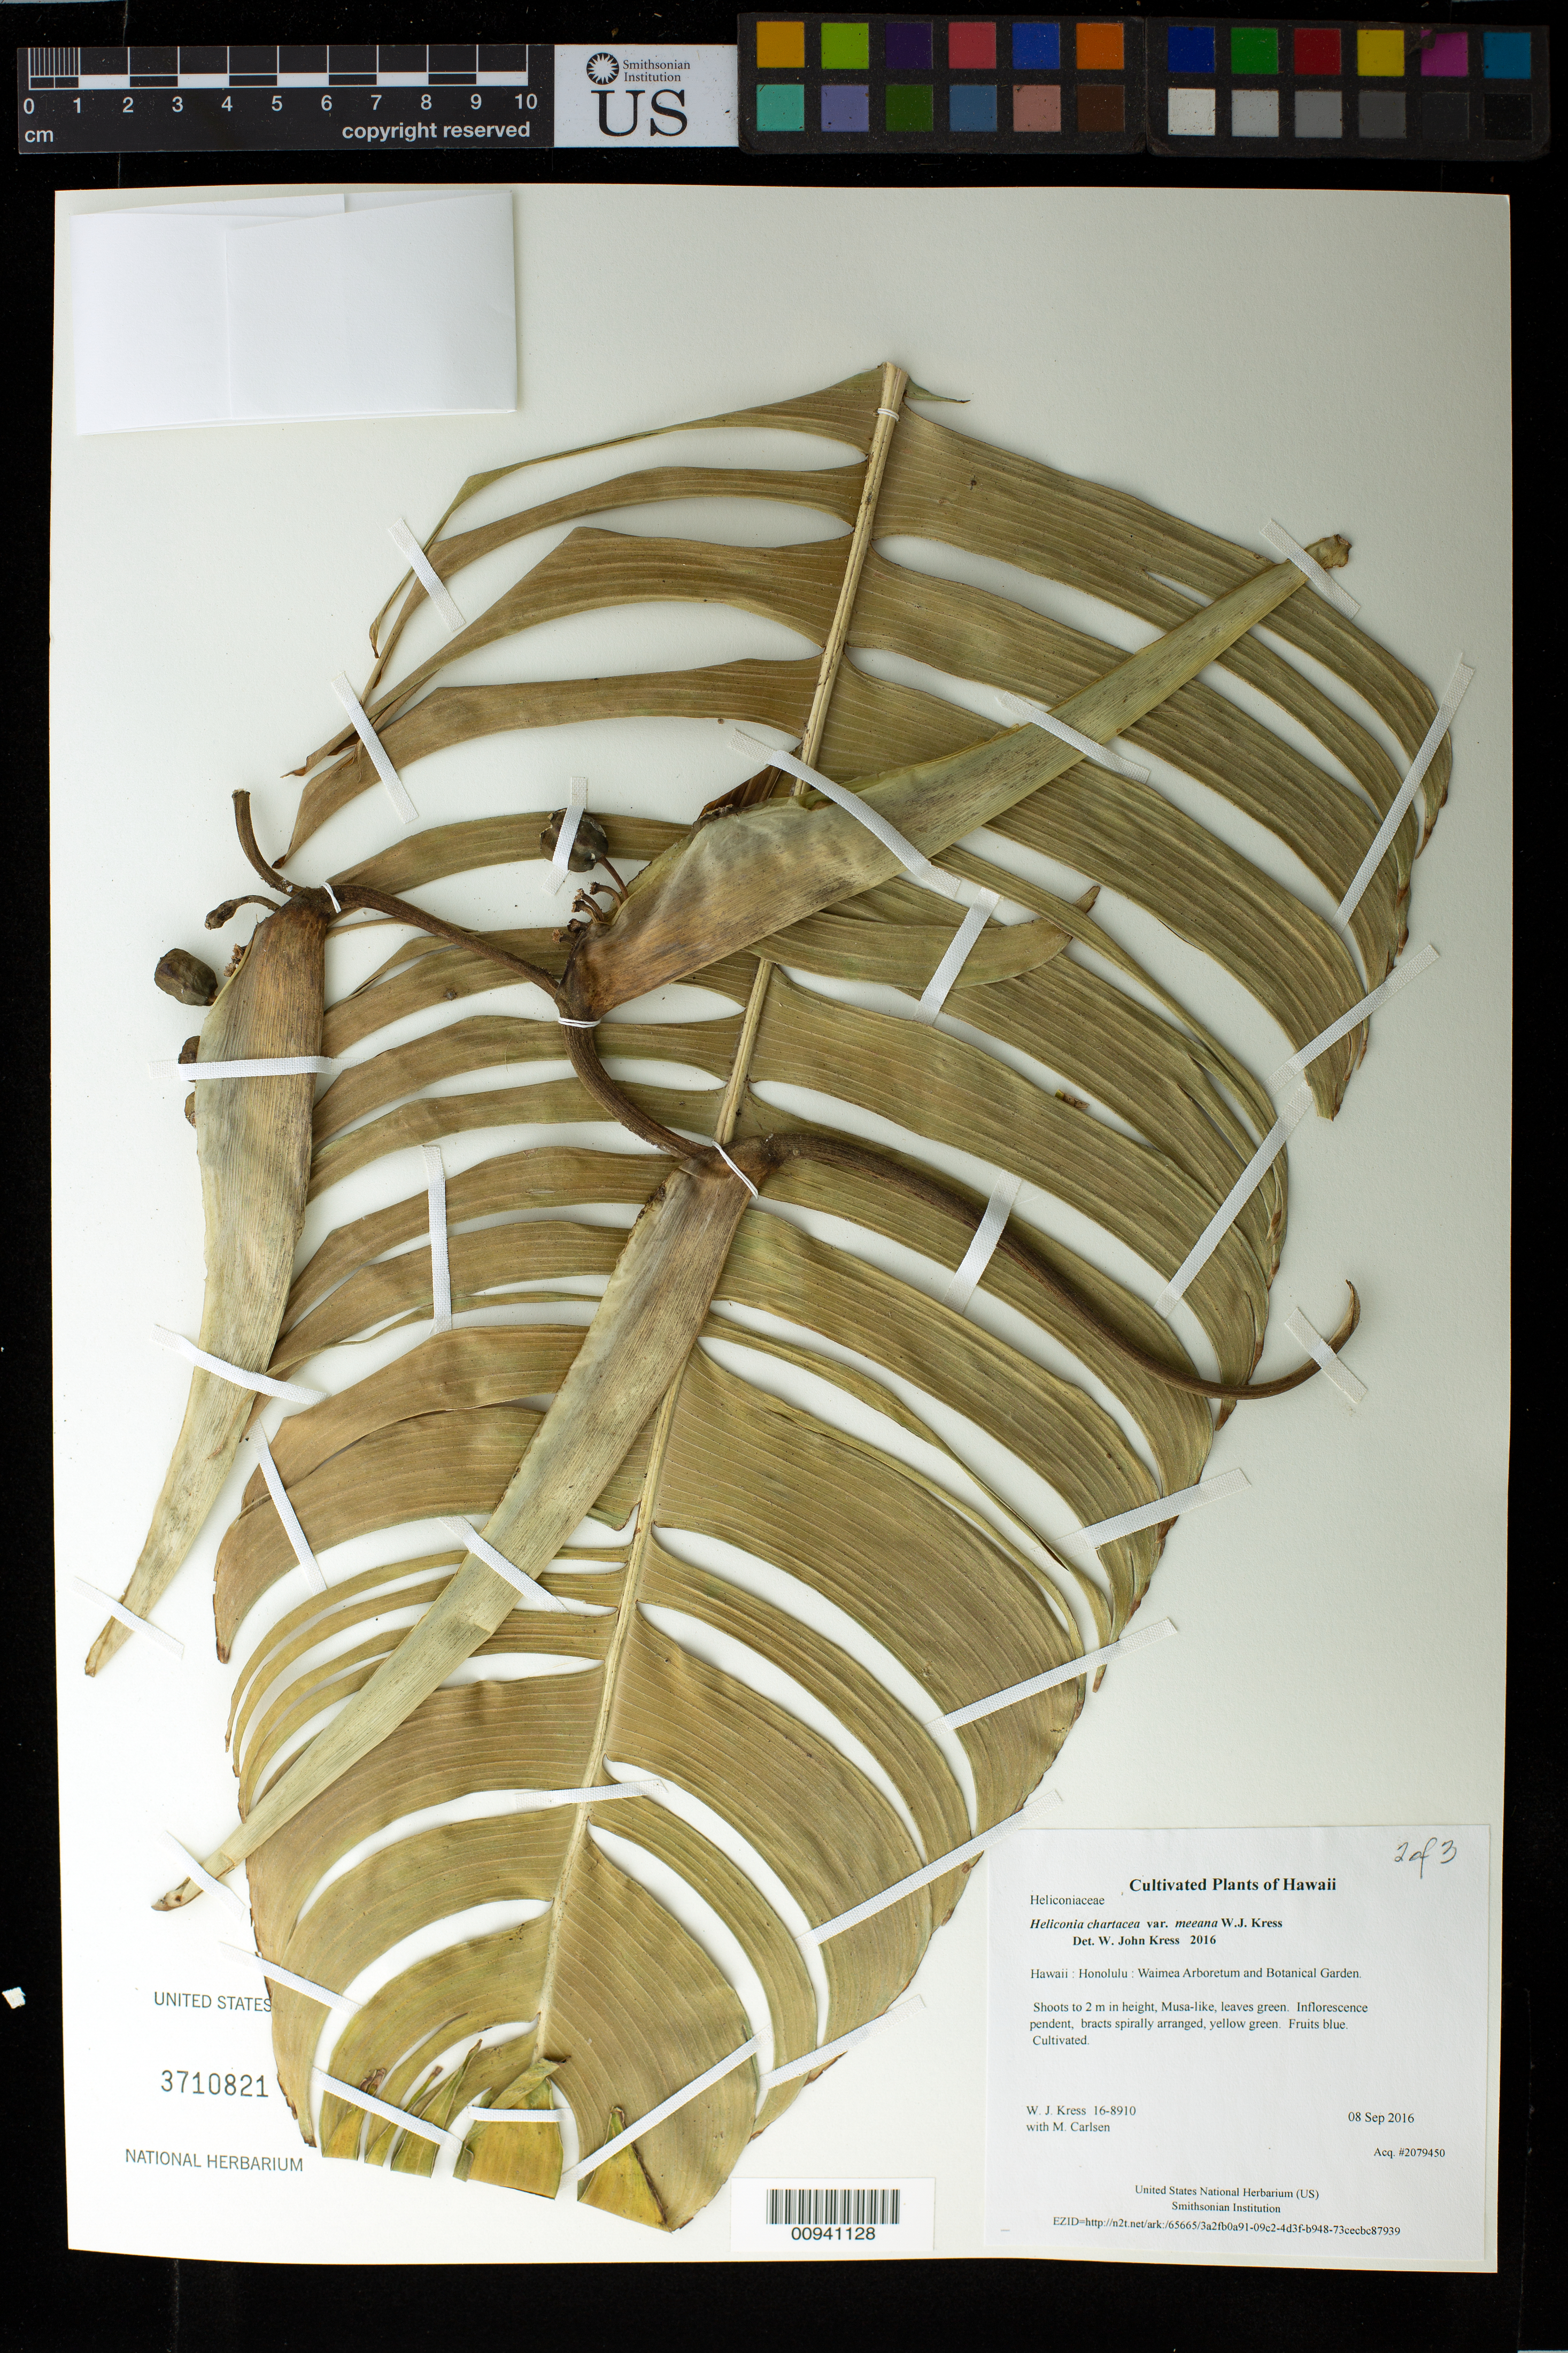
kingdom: Plantae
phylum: Tracheophyta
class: Liliopsida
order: Zingiberales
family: Heliconiaceae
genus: Heliconia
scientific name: Heliconia chartacea var. meeana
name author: W.J. Kress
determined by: Kress, W. J., (US), Smithsonian Institution - National Museum of Natural History (UNITED STATES)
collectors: W. J. Kress & M. M. Carlsen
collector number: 16-8910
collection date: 2016-09-08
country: United States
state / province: Hawaii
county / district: Honolulu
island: Oahu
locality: Waimea Arboretum and Botanical Garden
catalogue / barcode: US 3710821